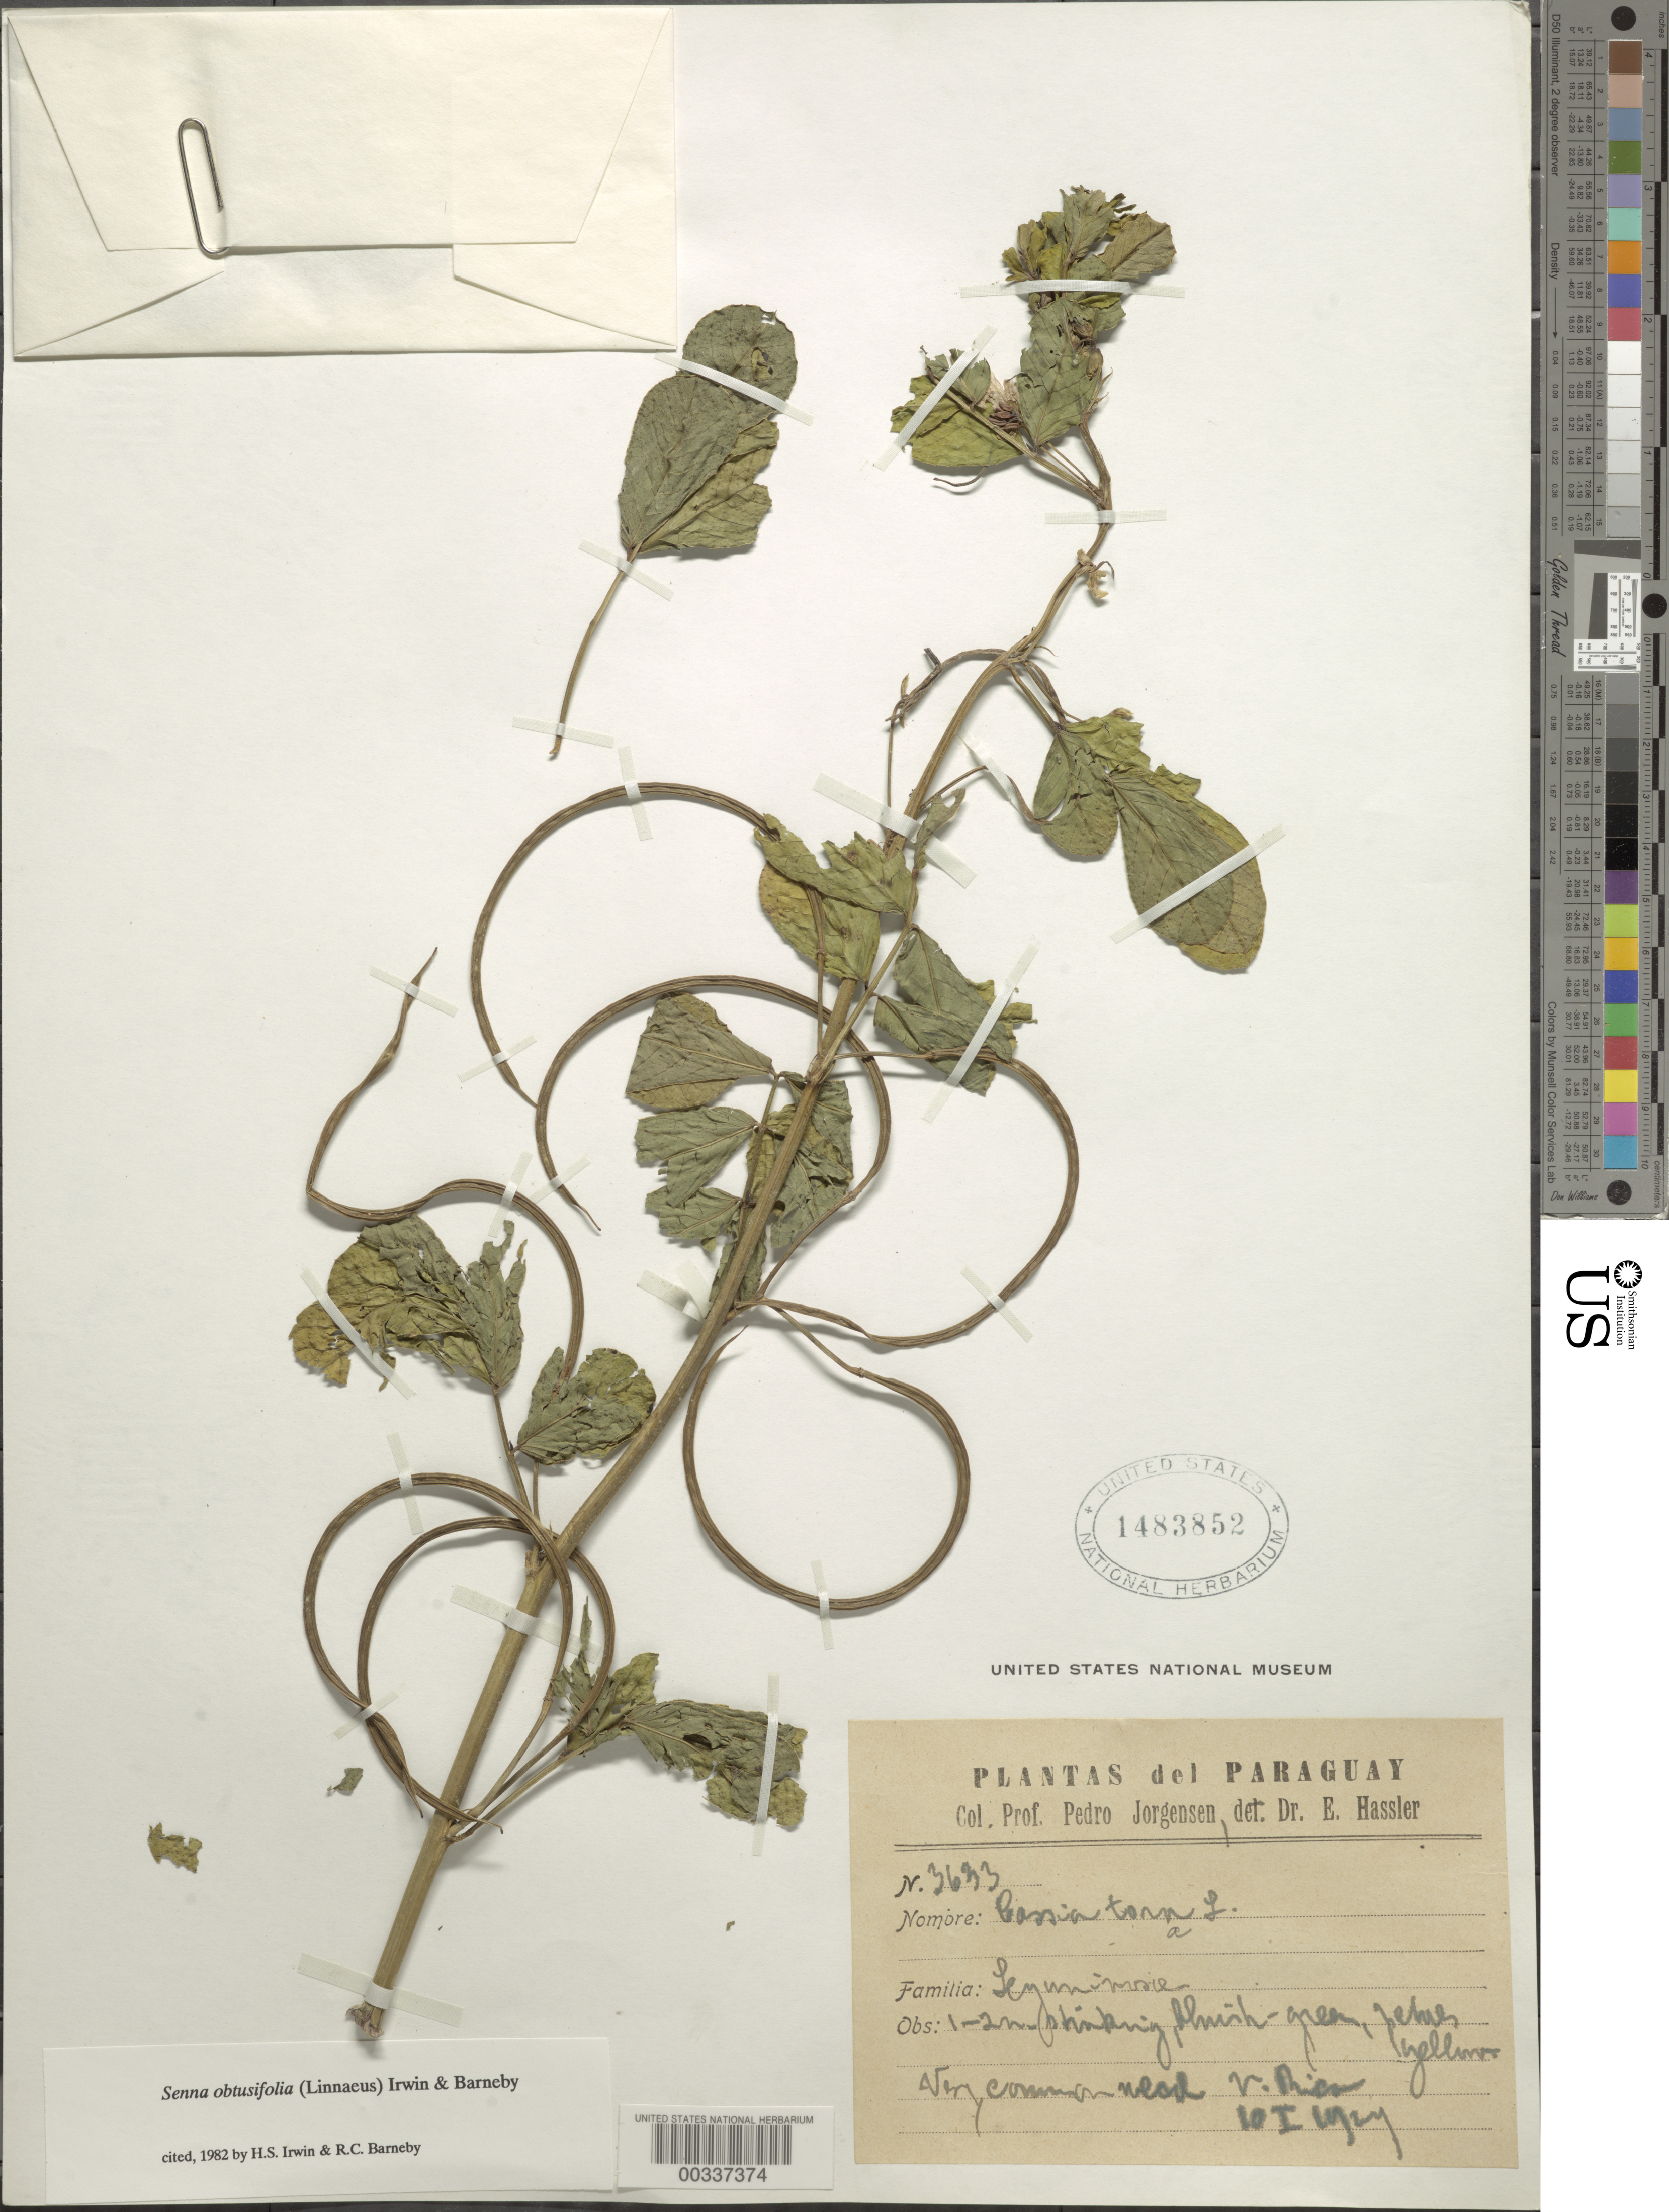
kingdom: Plantae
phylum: Tracheophyta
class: Magnoliopsida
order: Fabales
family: Fabaceae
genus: Senna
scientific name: Senna obtusifolia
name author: (L.) H.S. Irwin & Barneby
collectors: P. Jorgensen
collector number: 3633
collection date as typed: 10 Jan 1924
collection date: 1924-01-10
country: Paraguay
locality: V. rico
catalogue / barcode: US 1483852